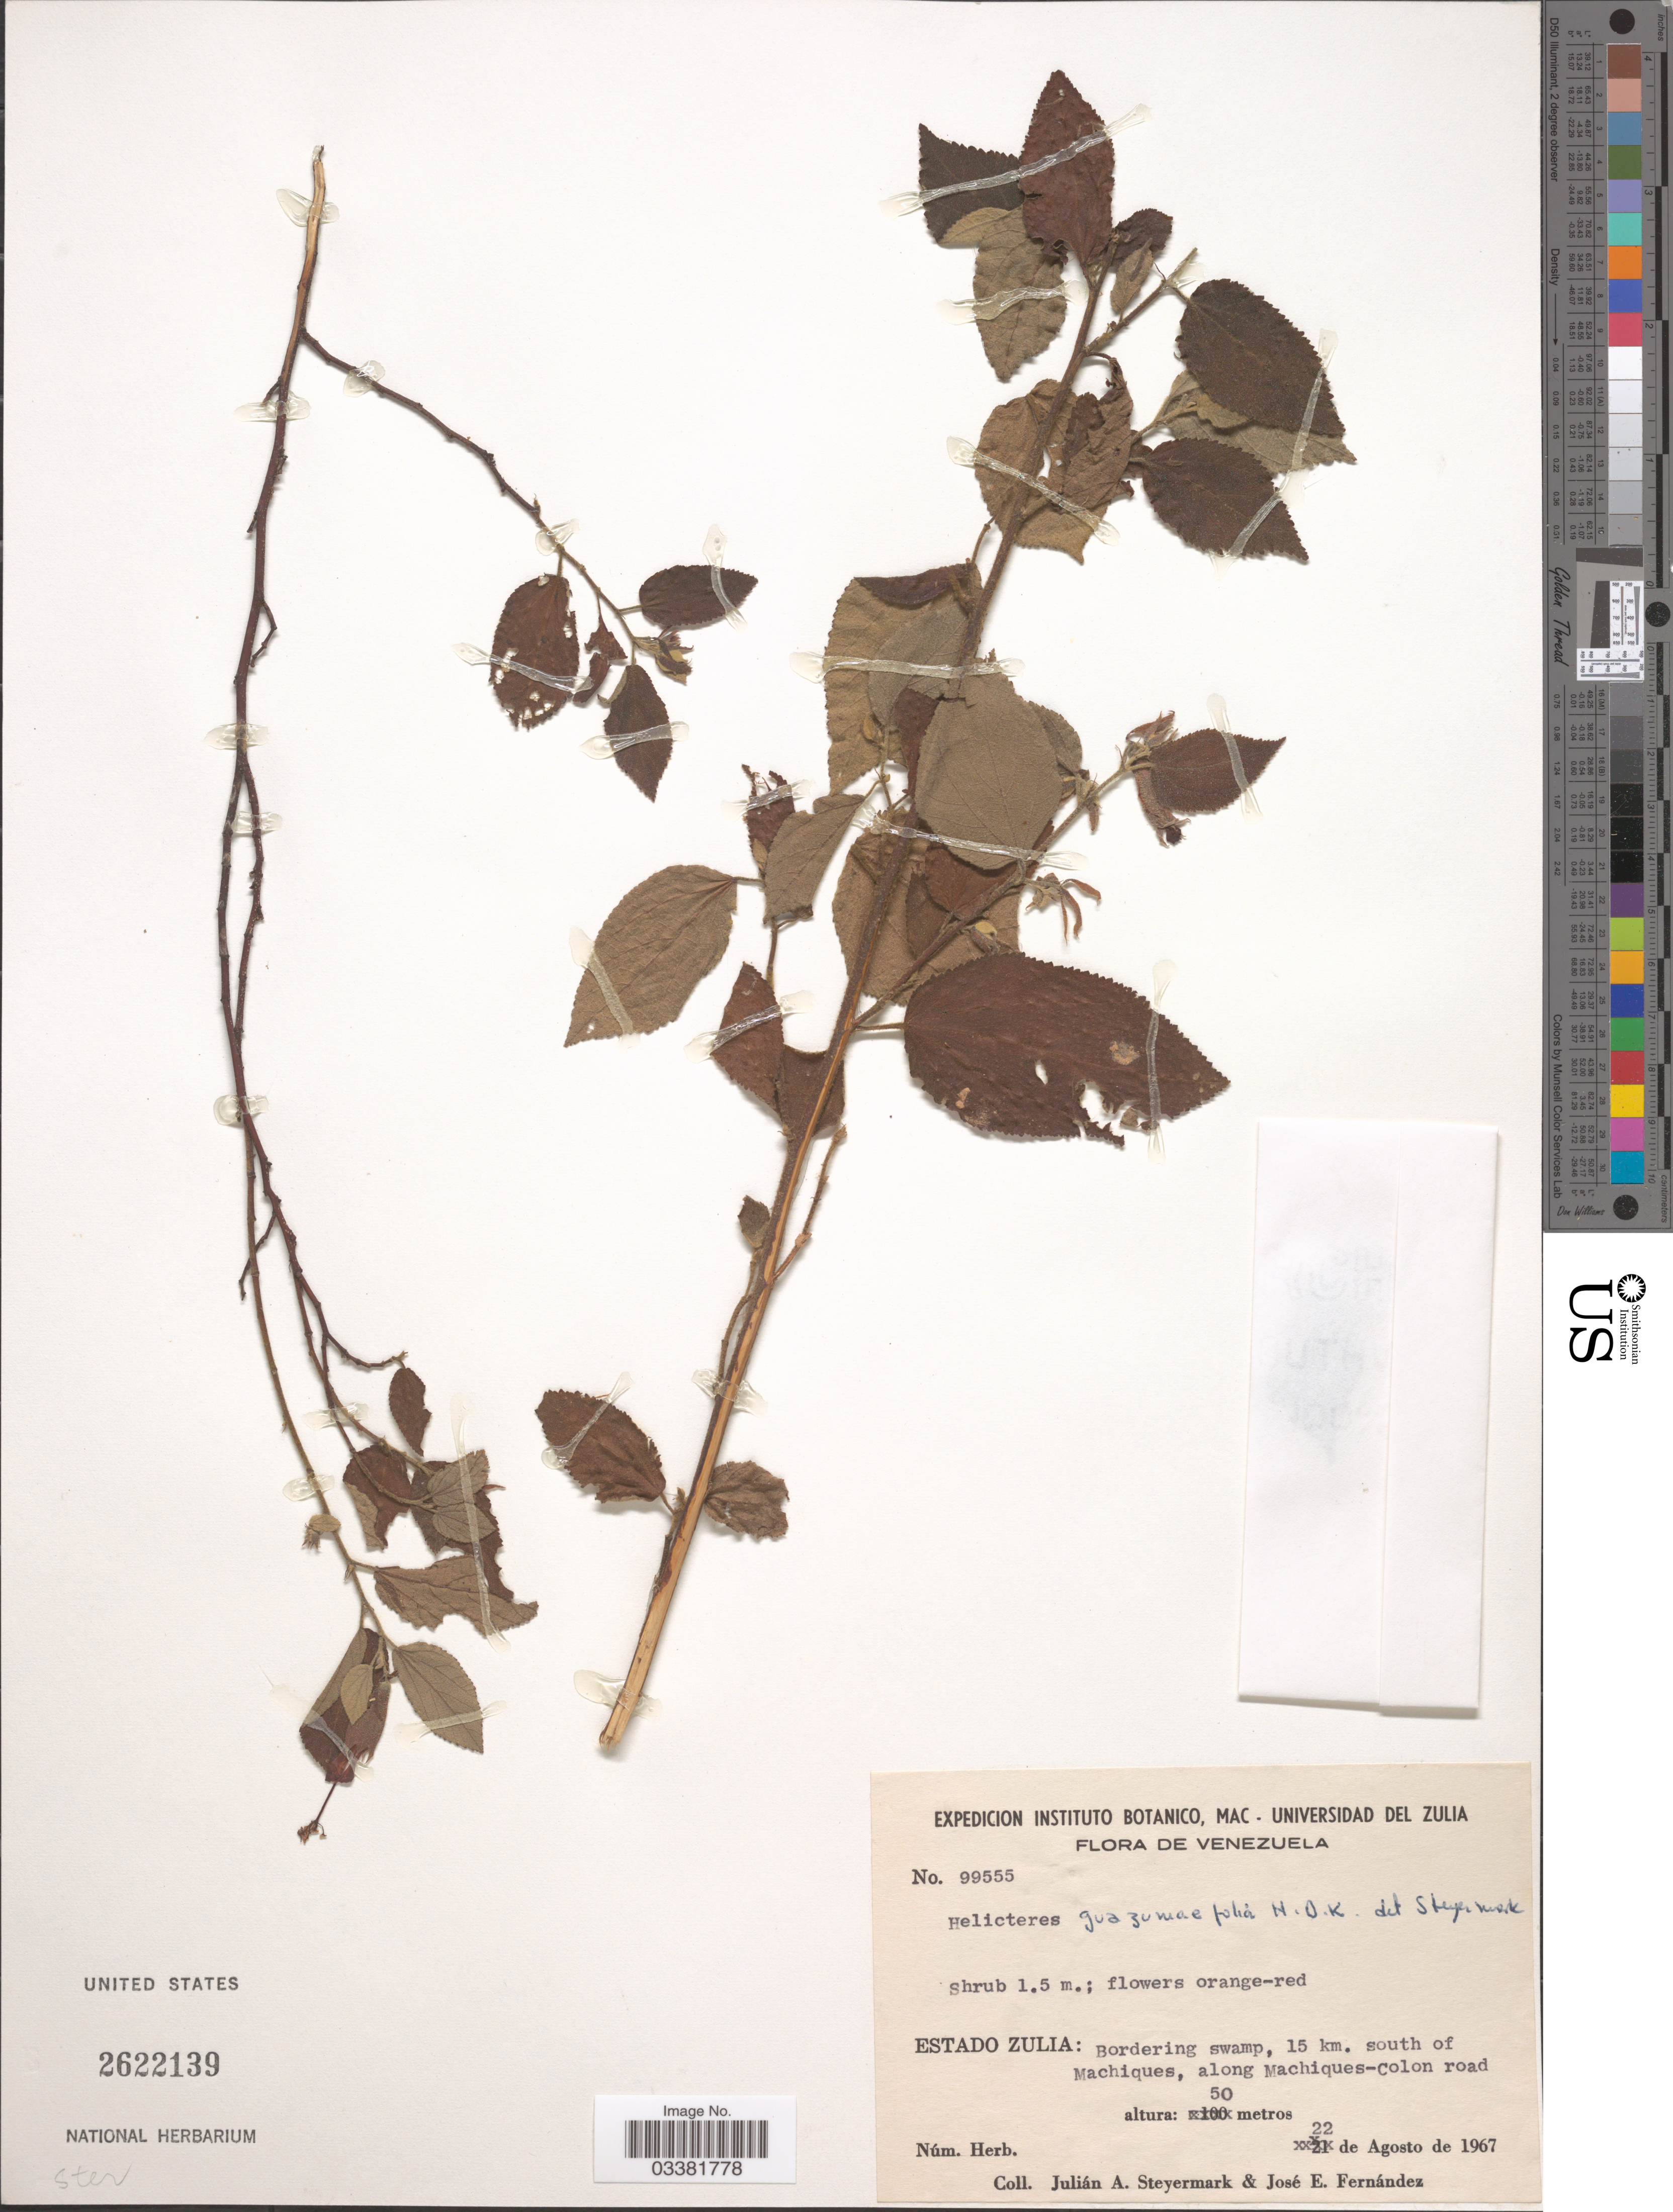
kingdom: Plantae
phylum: Tracheophyta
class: Magnoliopsida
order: Malvales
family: Malvaceae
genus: Helicteres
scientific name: Helicteres guazumifolia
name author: Kunth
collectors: J. Steyermark & J. Fernández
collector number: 99555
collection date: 1967-08-22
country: Venezuela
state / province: Zulia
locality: Bordering swamp, 15 km. south of Machiques, along Machiques-Colon road.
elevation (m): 50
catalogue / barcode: US 2622139